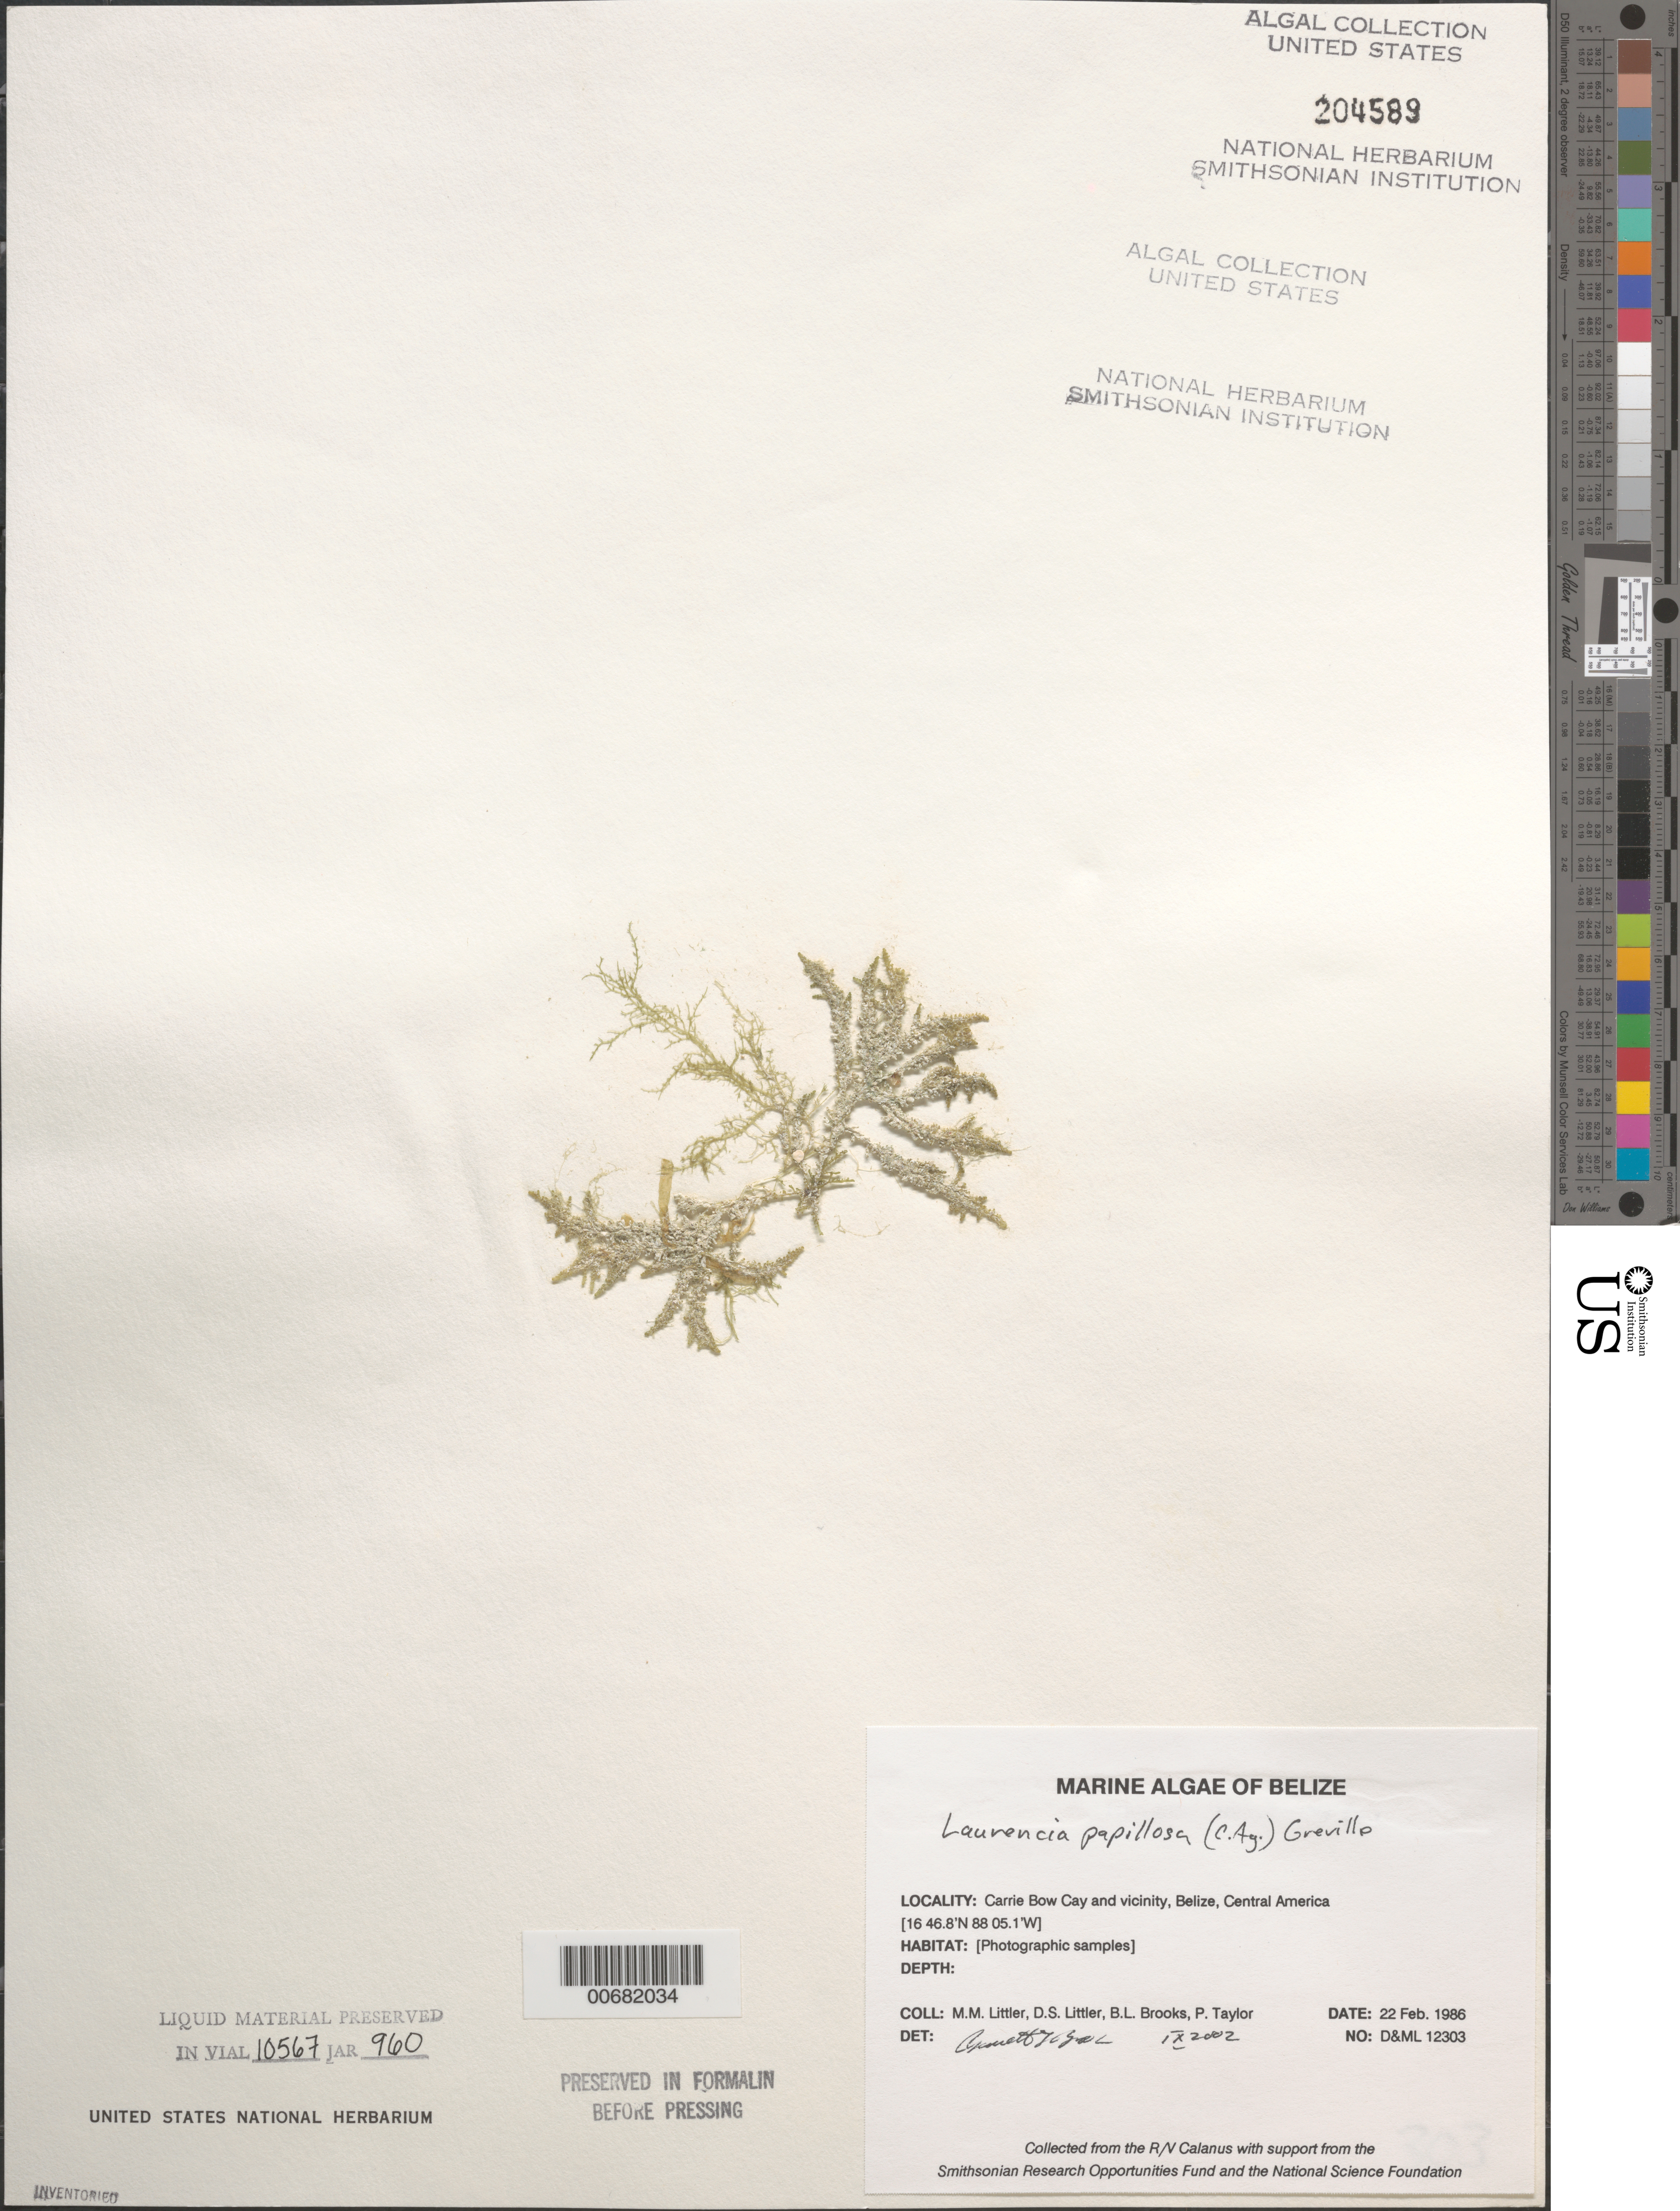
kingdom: Plantae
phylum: Rhodophyta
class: Florideophyceae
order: Ceramiales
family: Rhodomelaceae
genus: Palisada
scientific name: Palisada perforata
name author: (Bory) K.W. Nam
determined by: Algae name updating Project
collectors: M. M. Littler, D. S. Littler, B. Brooks & P. R. Taylor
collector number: D&ML 12303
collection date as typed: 22 Feb 1986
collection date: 1986-02-22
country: Belize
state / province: Stann Creek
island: Carrie Bow Cay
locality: The cay and area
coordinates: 16 46.8' N, 88 05.1' W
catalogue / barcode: US 204589